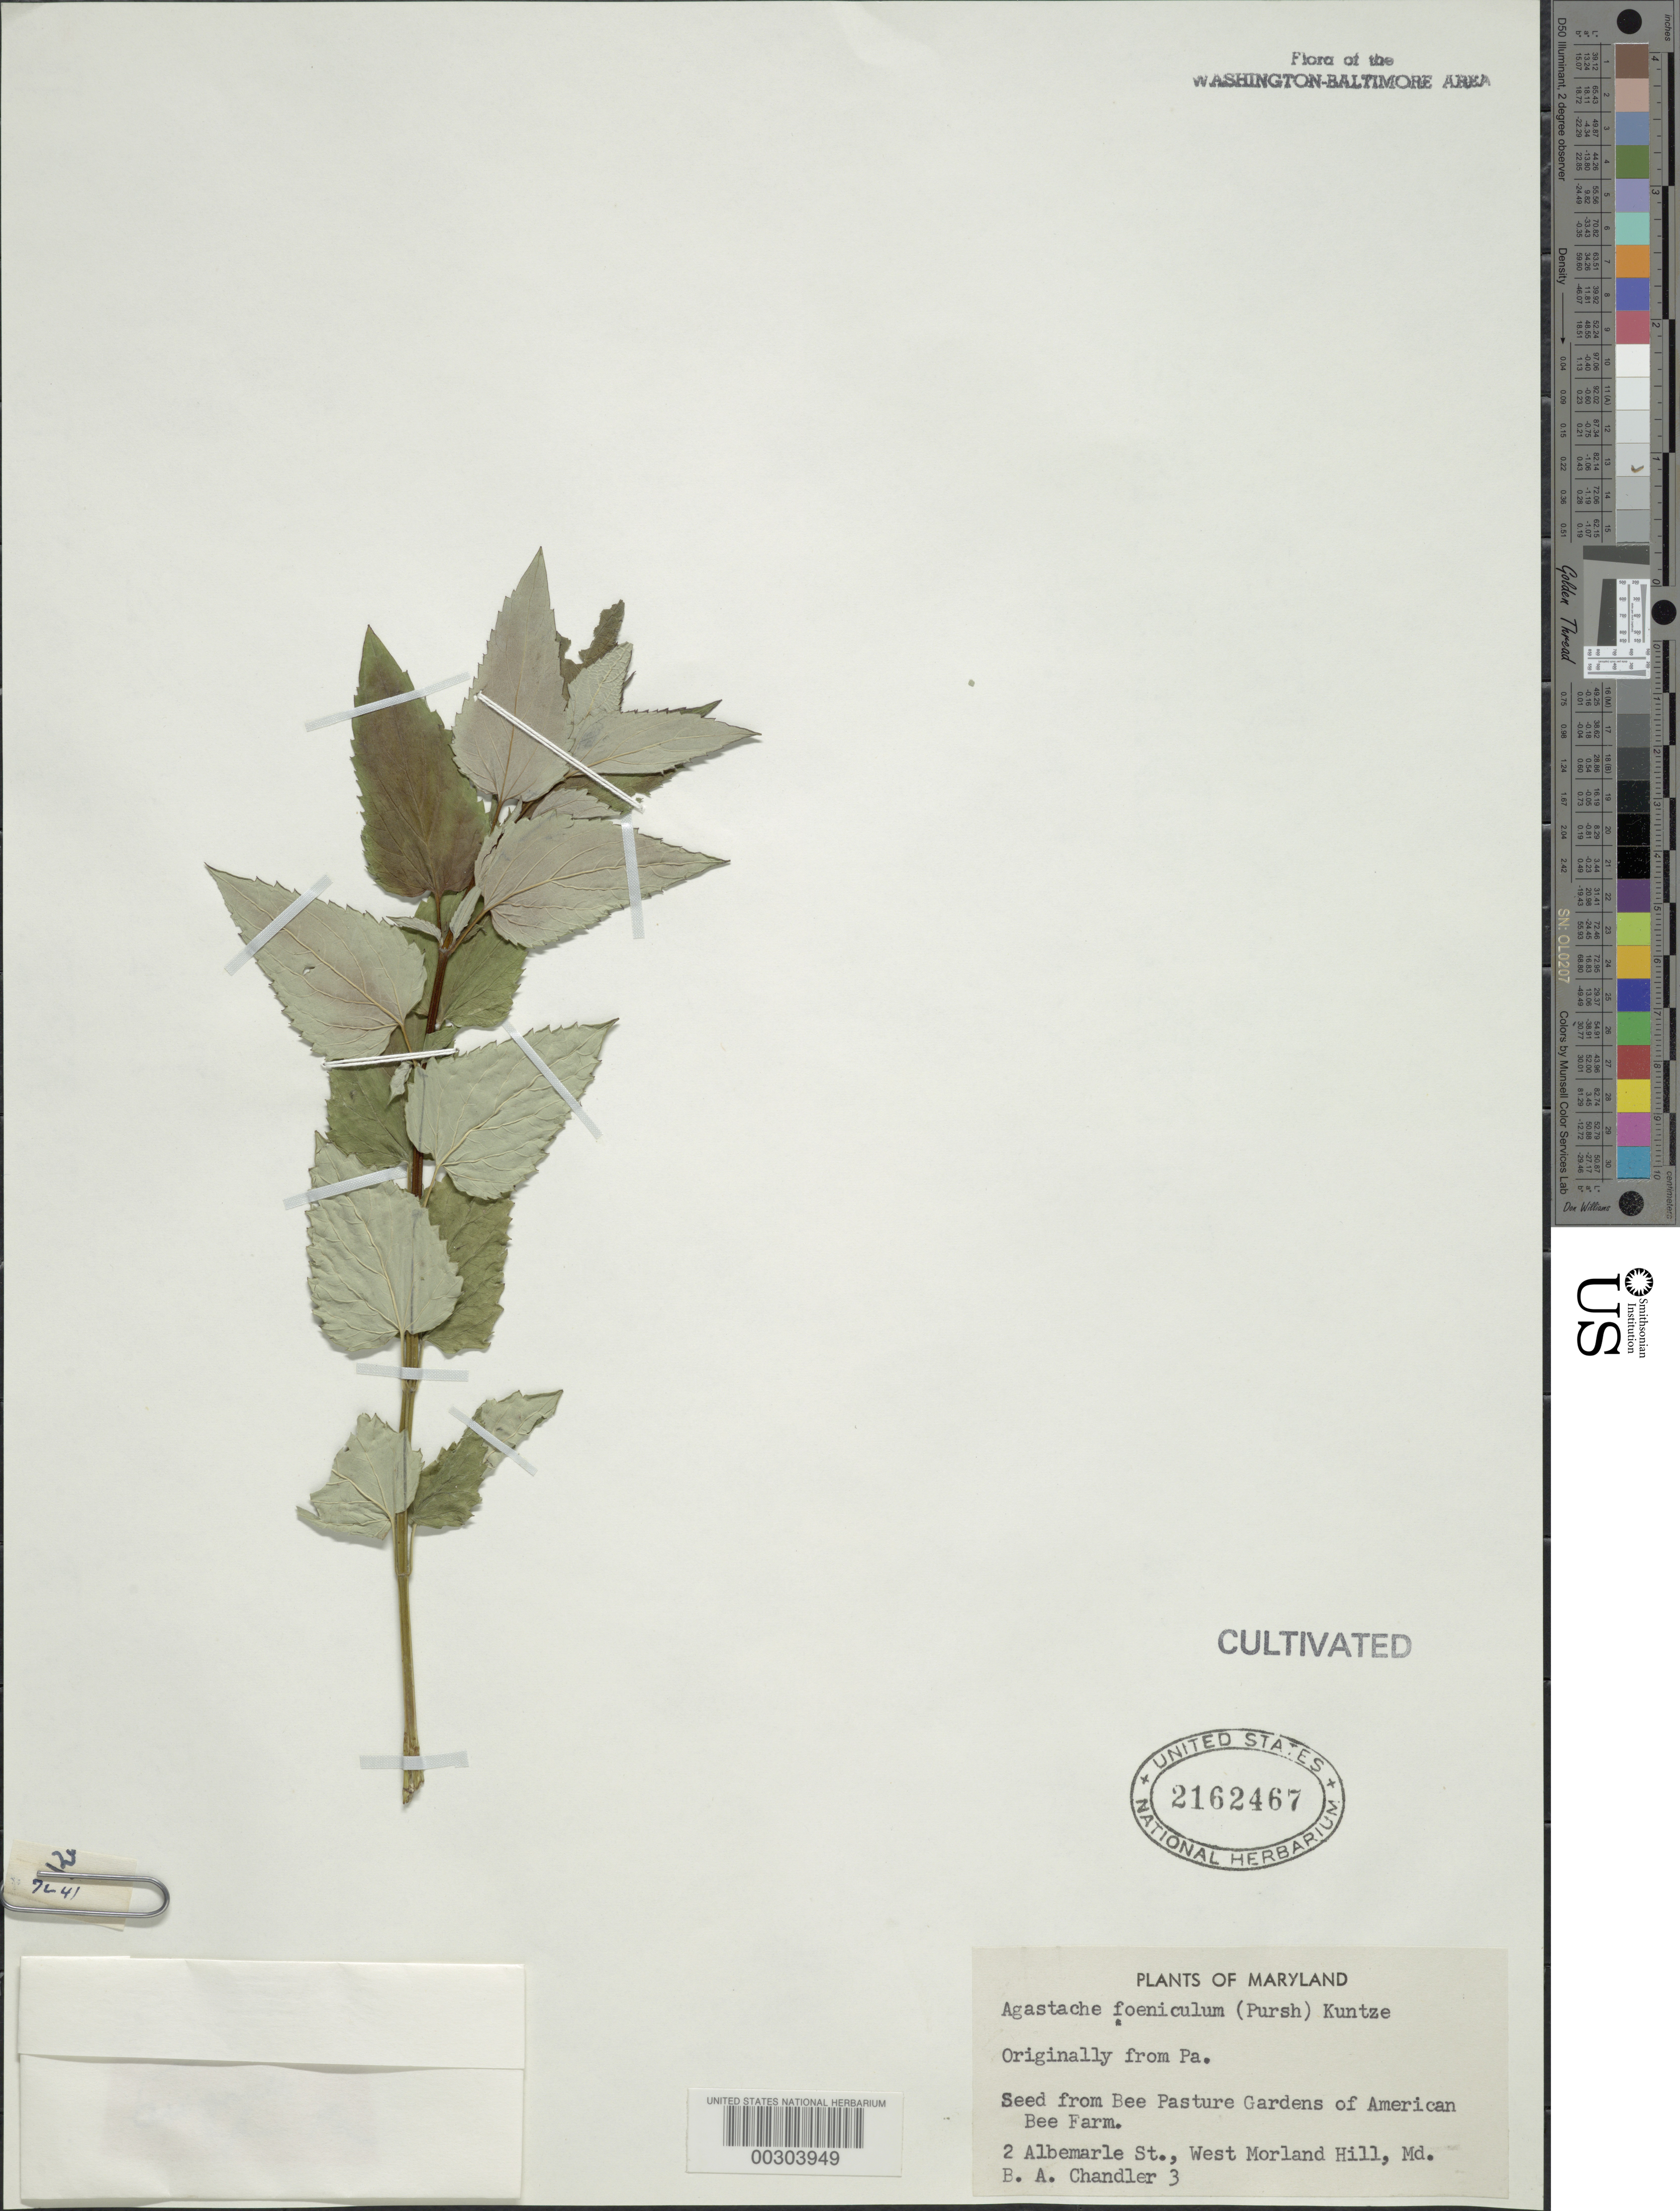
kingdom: Plantae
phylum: Tracheophyta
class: Magnoliopsida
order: Lamiales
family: Lamiaceae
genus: Agastache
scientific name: Agastache foeniculum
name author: (Pursh) Kuntze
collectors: B. Chandler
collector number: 3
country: United States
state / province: Maryland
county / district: Montgomery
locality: West Morland Hill, 2 Albemarle St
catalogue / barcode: US 2162467